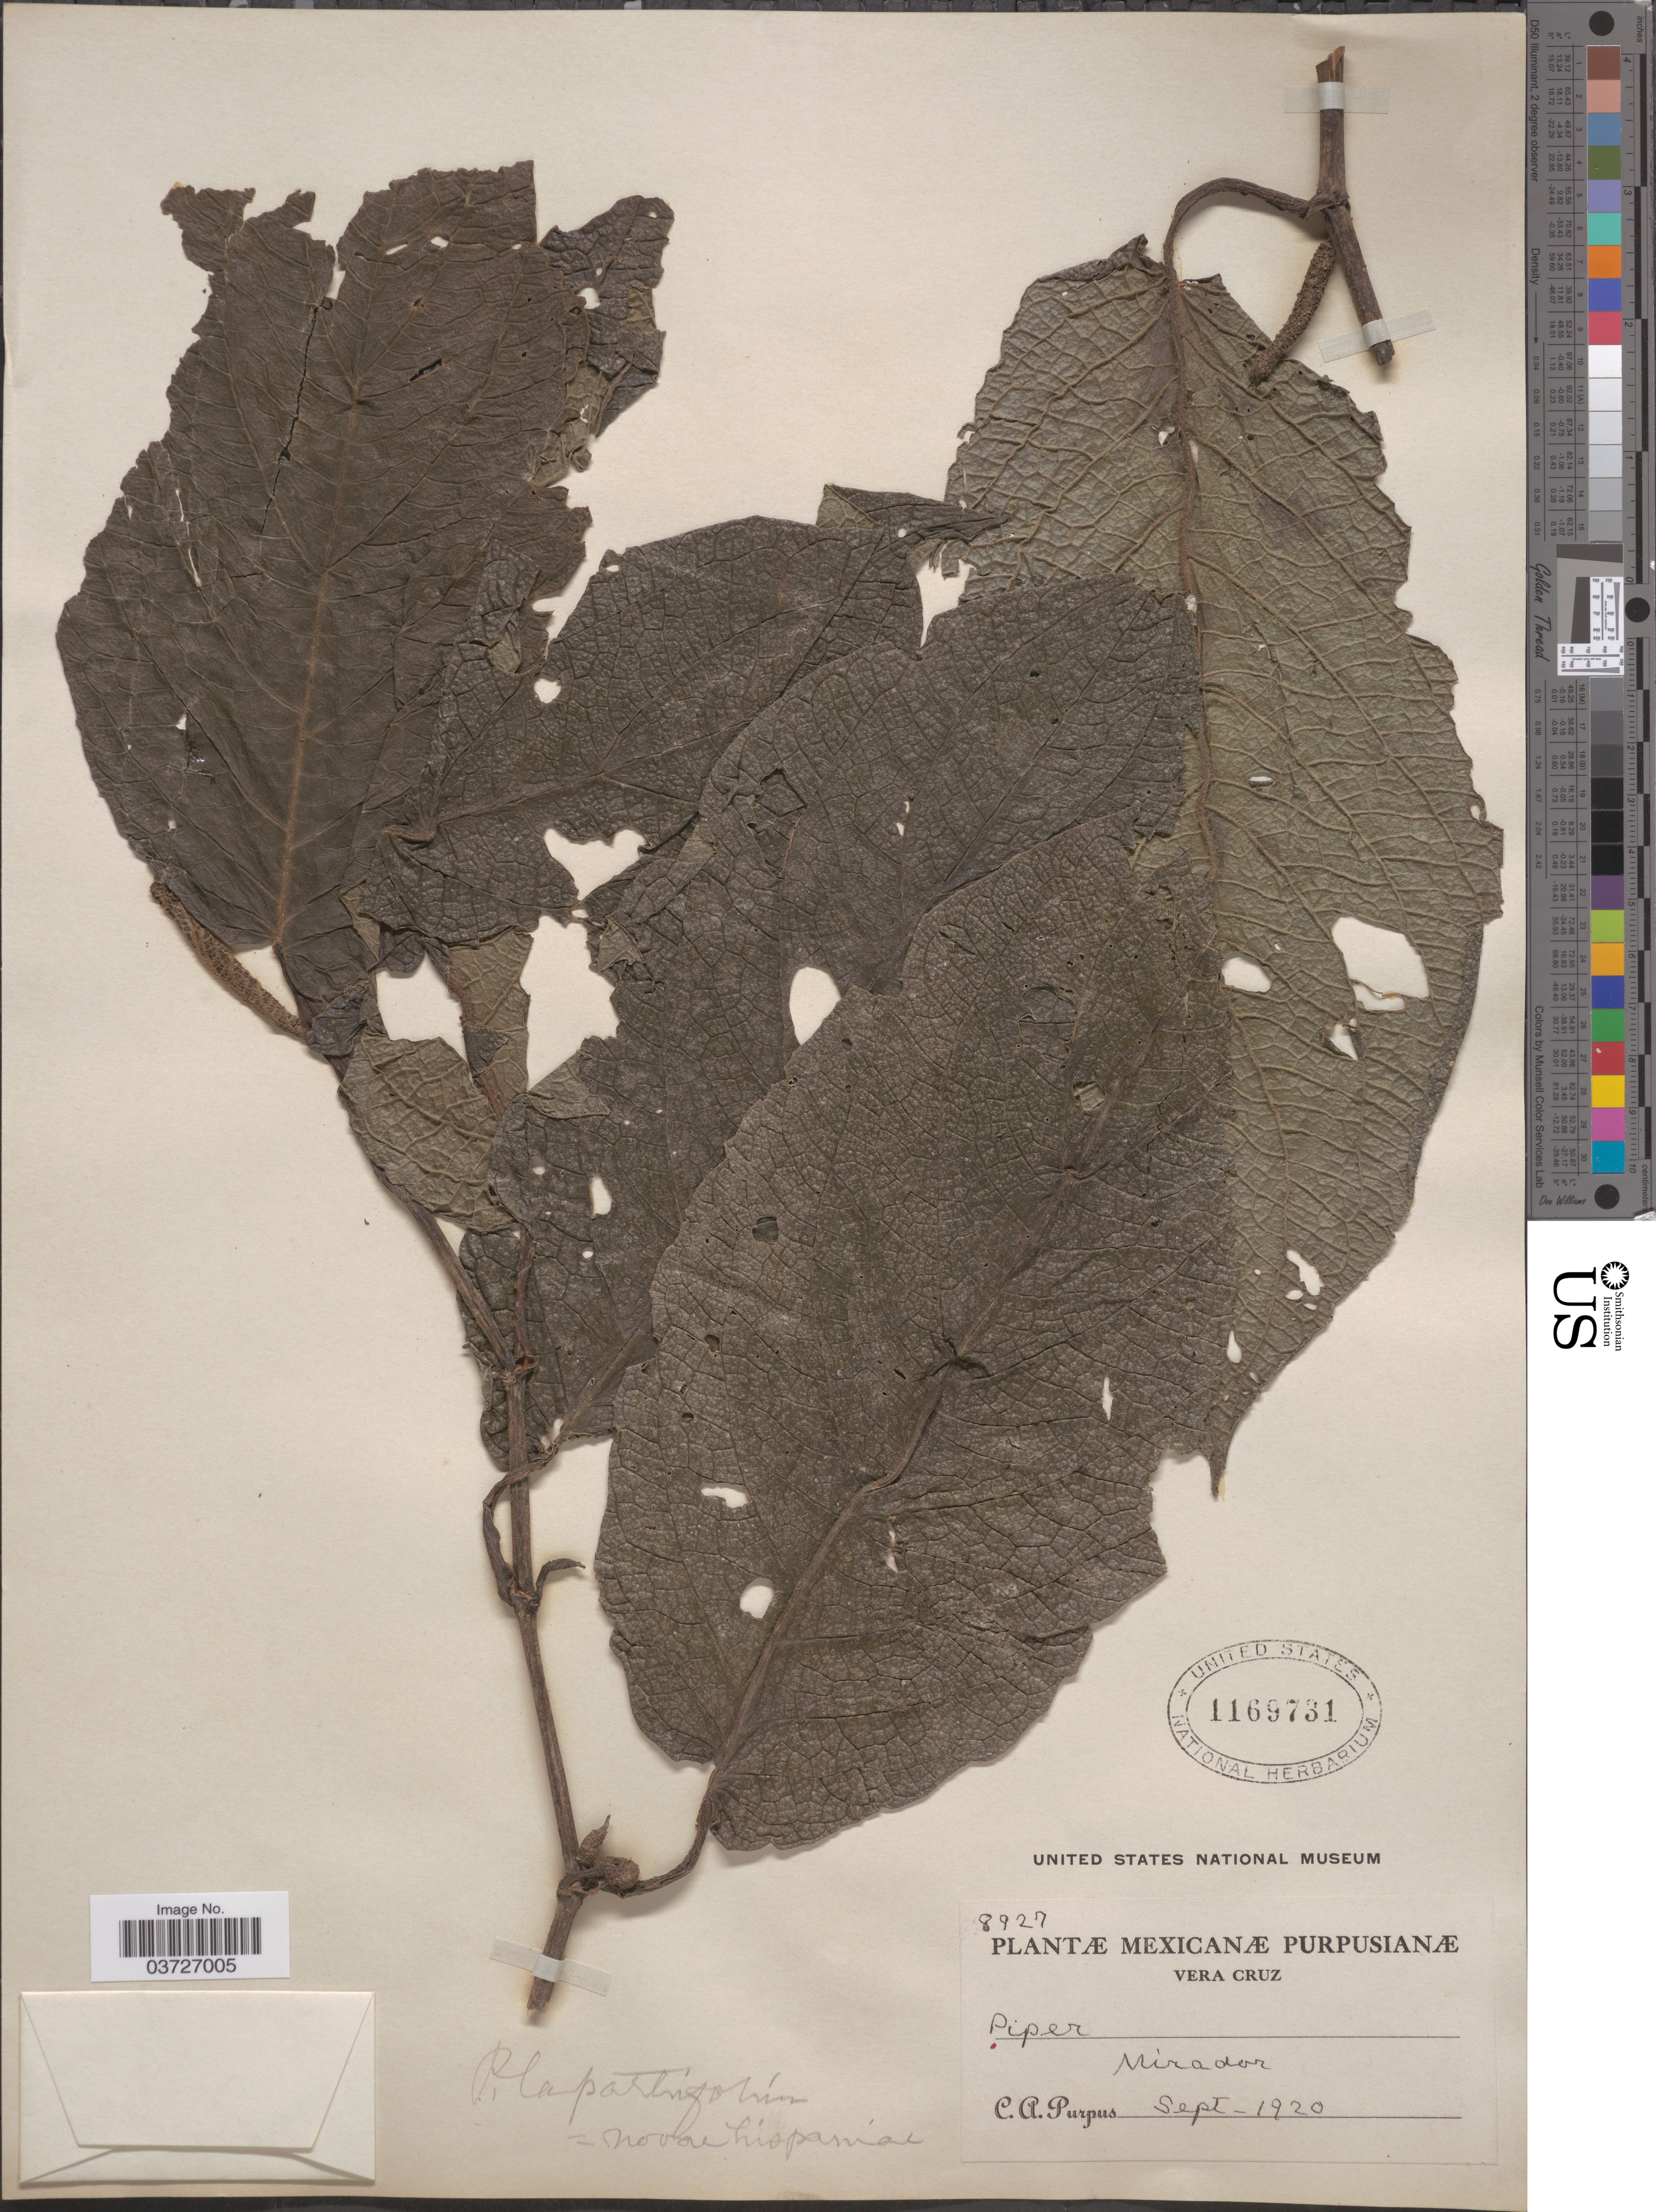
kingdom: Plantae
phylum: Tracheophyta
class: Magnoliopsida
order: Piperales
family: Piperaceae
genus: Piper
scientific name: Piper novae-hispaniae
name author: C. DC.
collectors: C. A. Purpus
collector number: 8927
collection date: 1920-09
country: Mexico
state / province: Veracruz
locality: Vera Cruz. Mirador.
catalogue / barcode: US 1169731